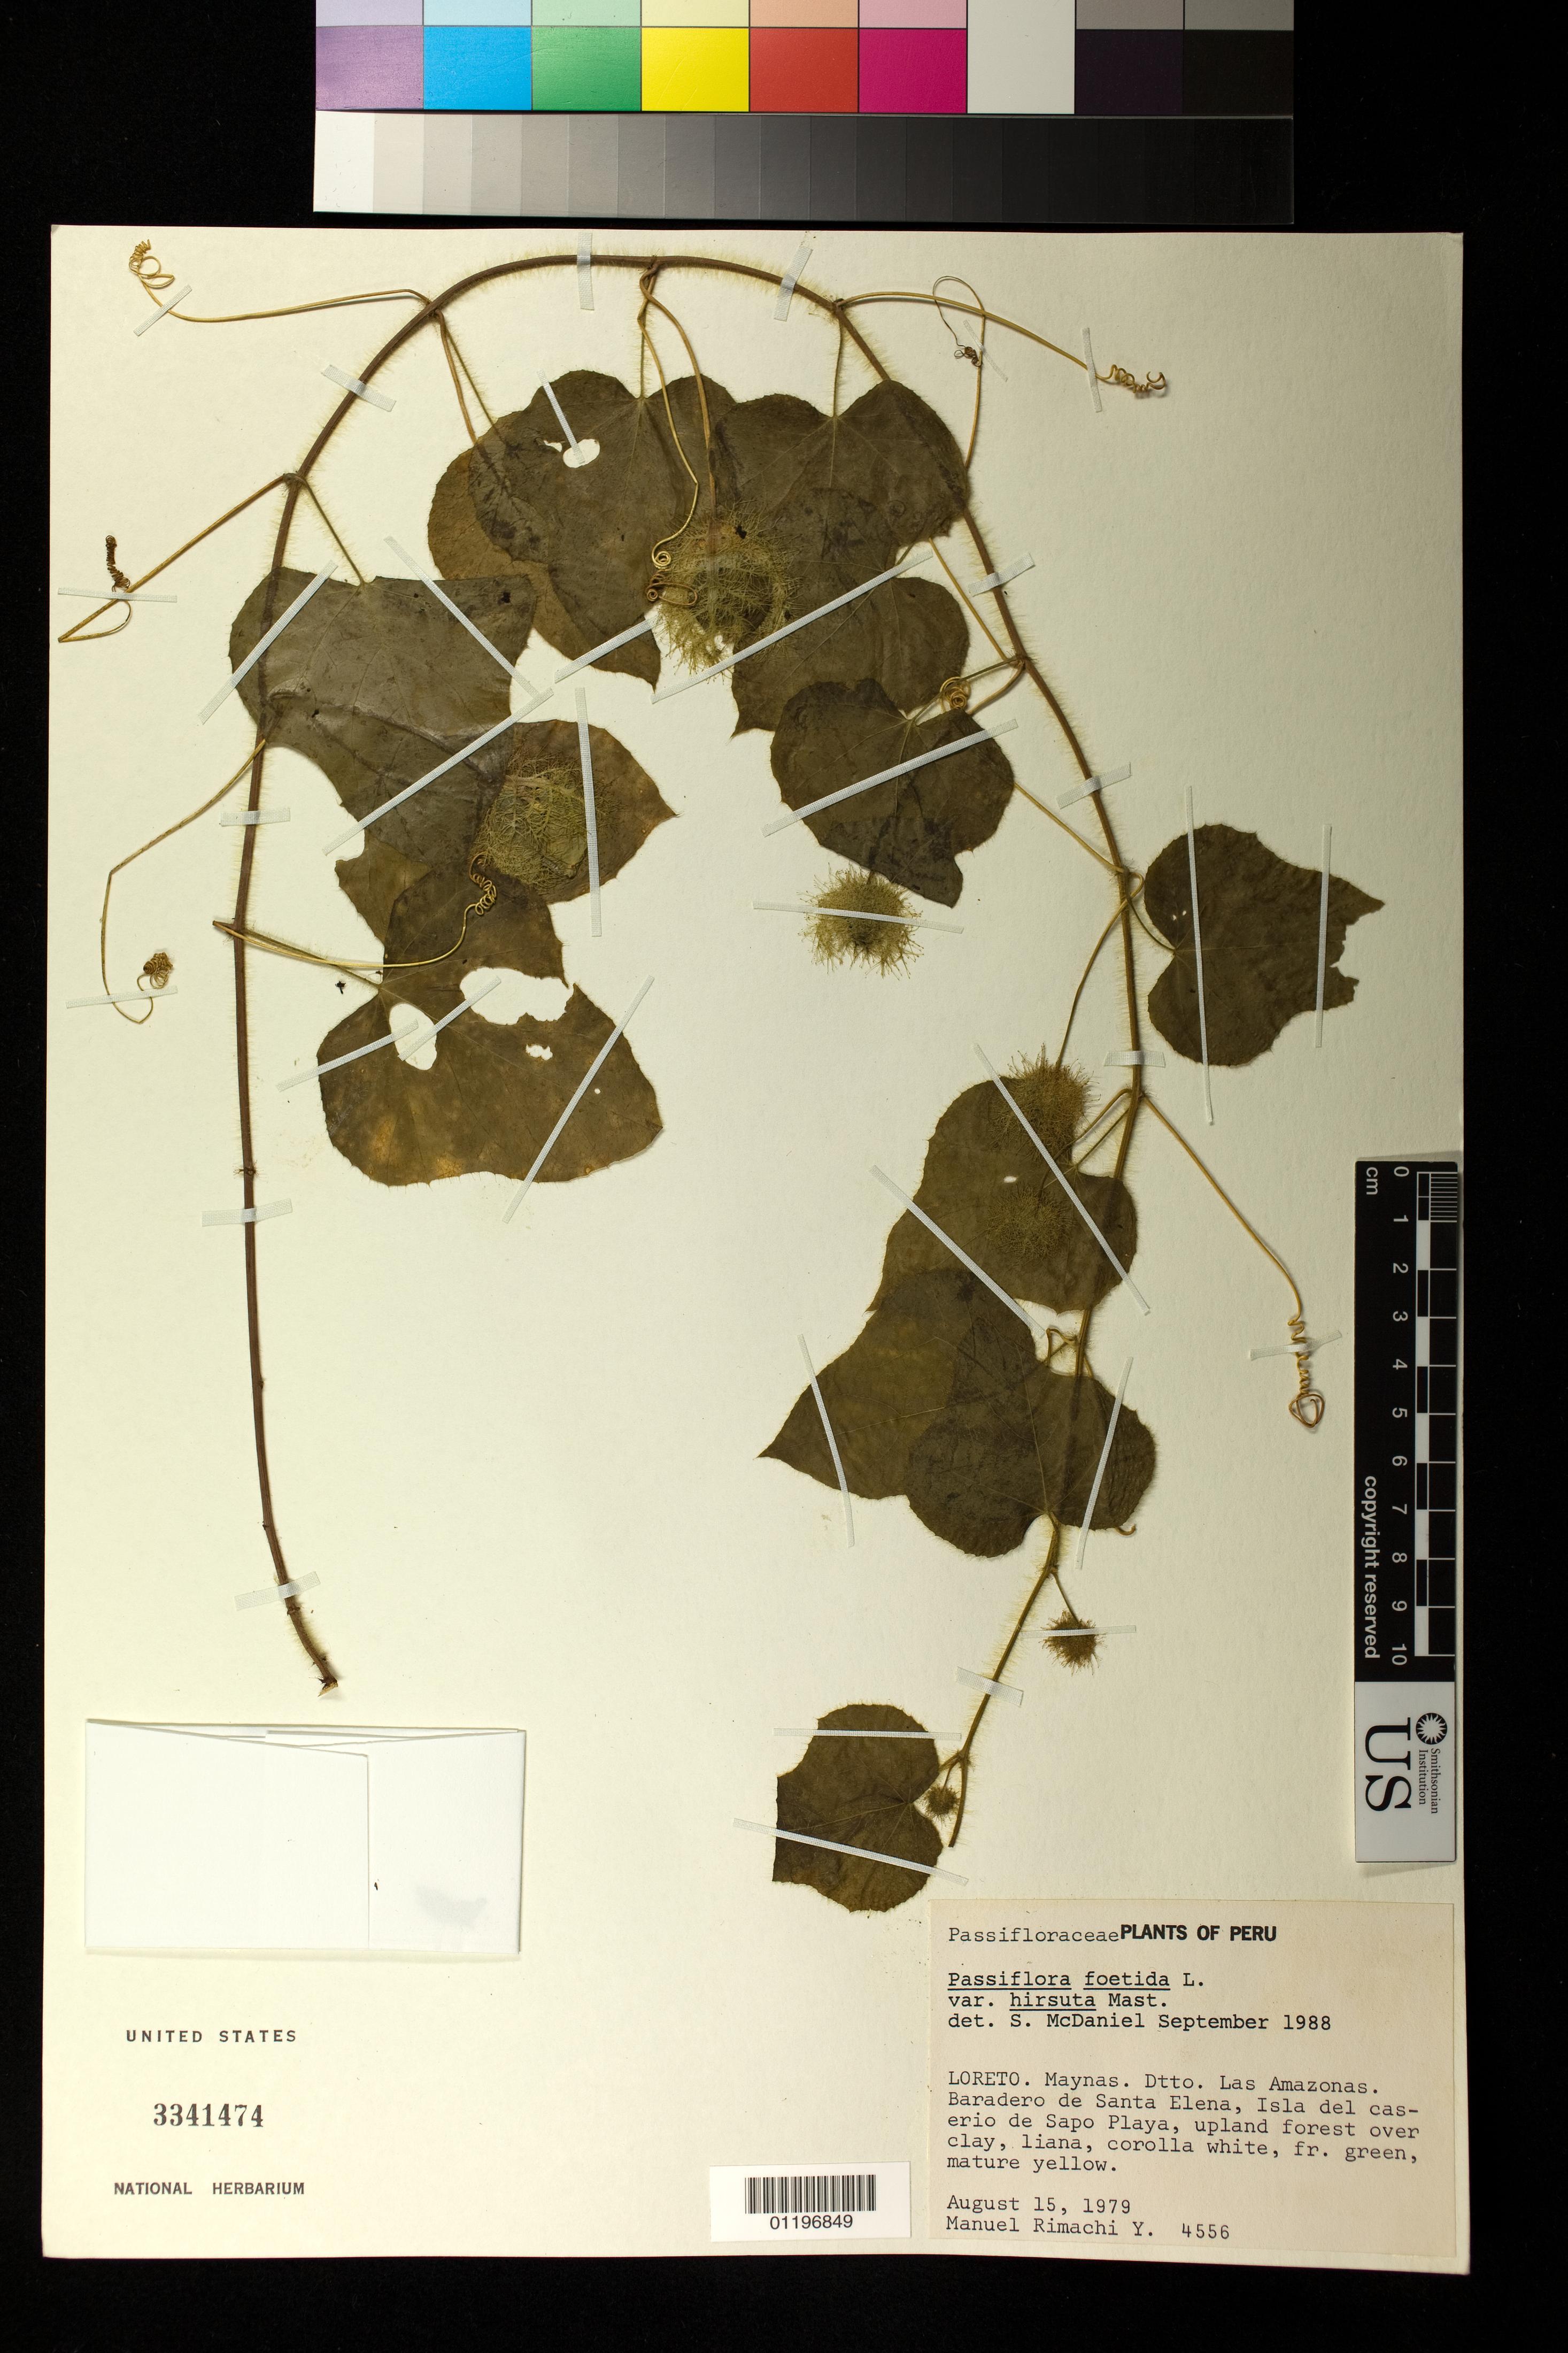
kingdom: Plantae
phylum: Tracheophyta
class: Magnoliopsida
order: Malpighiales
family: Passifloraceae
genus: Passiflora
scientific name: Passiflora foetida var. hirsuta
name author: (L.) Mast.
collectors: M. Rimachi Y.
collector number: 4556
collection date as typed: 15 Aug 1979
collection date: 1979-08-15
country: Peru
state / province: Loreto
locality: Loreto. Maynas. Dtto. Las Amazonas. Baradero de Santa Elena, Isla del caserio de Sapo Playa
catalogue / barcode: US 3341474